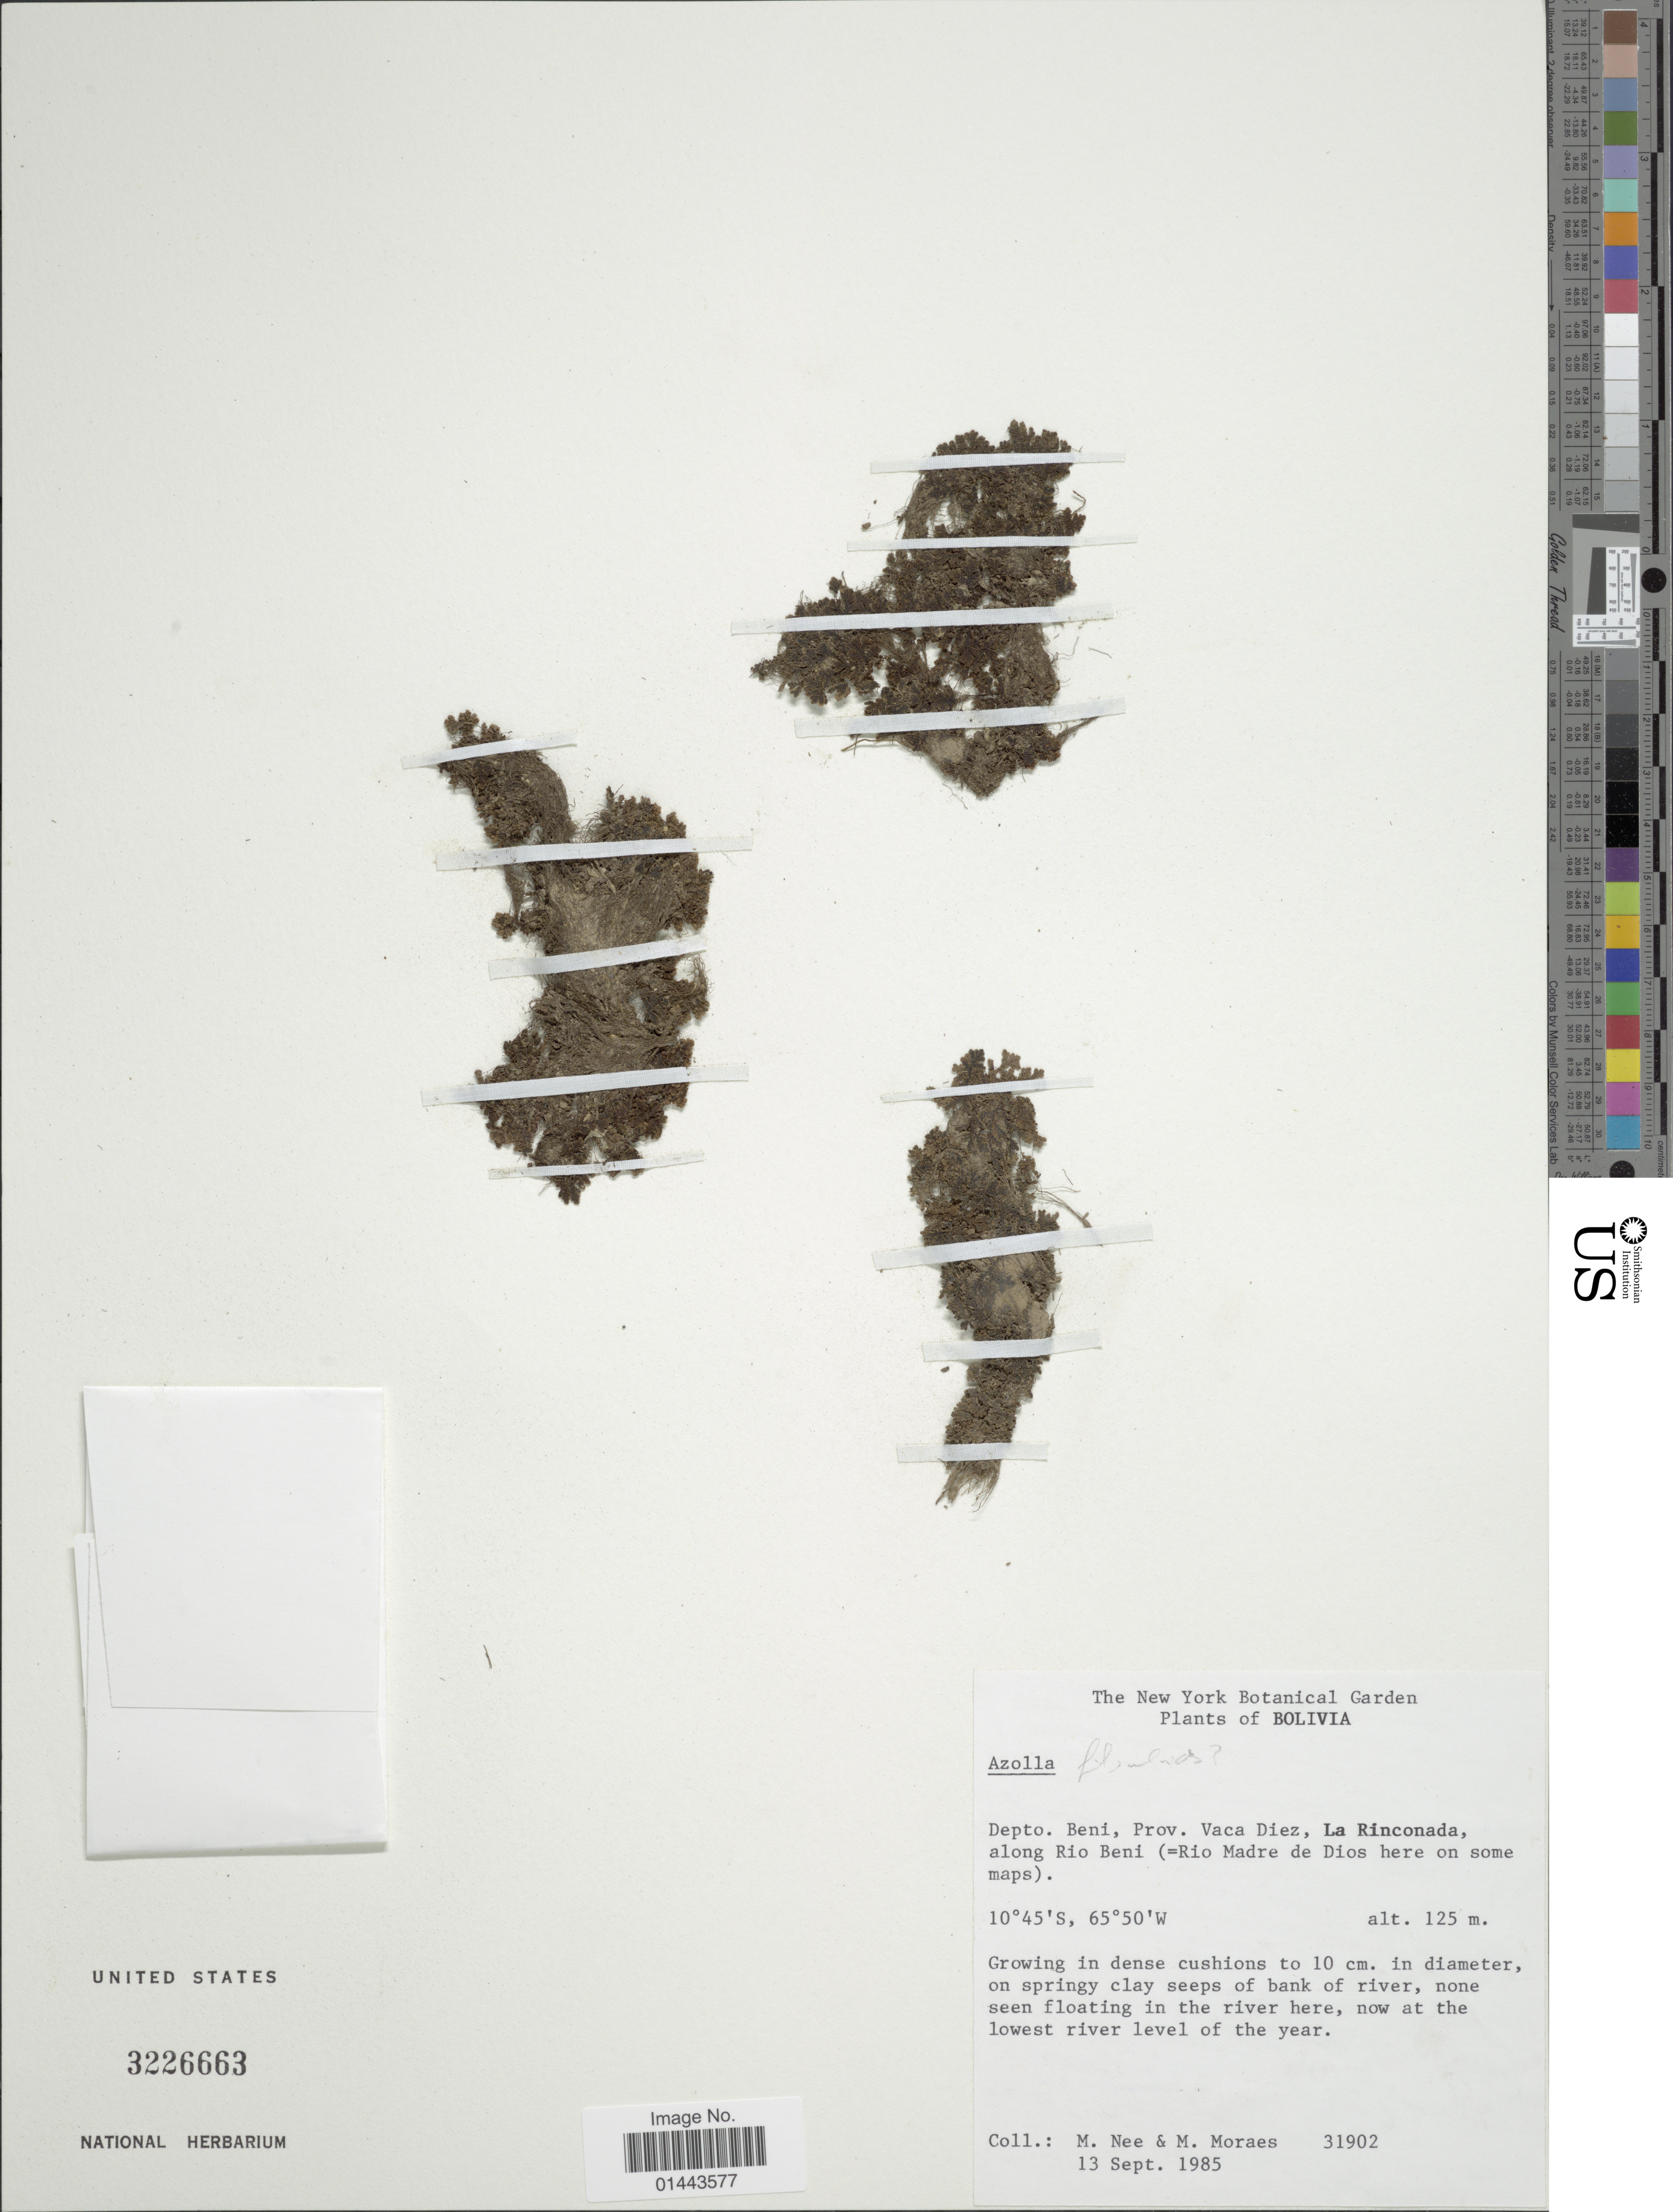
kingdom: Plantae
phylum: Tracheophyta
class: Polypodiopsida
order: Salviniales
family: Salviniaceae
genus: Azolla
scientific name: Azolla sp.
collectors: M. Nee & M. Moraes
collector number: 31902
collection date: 1985-09-13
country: Bolivia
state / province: Beni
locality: Vaca Diez, La Rinconada, along Rio Bendi ( = Rio Madre de Dios here on some maps)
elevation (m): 125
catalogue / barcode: US 3226663